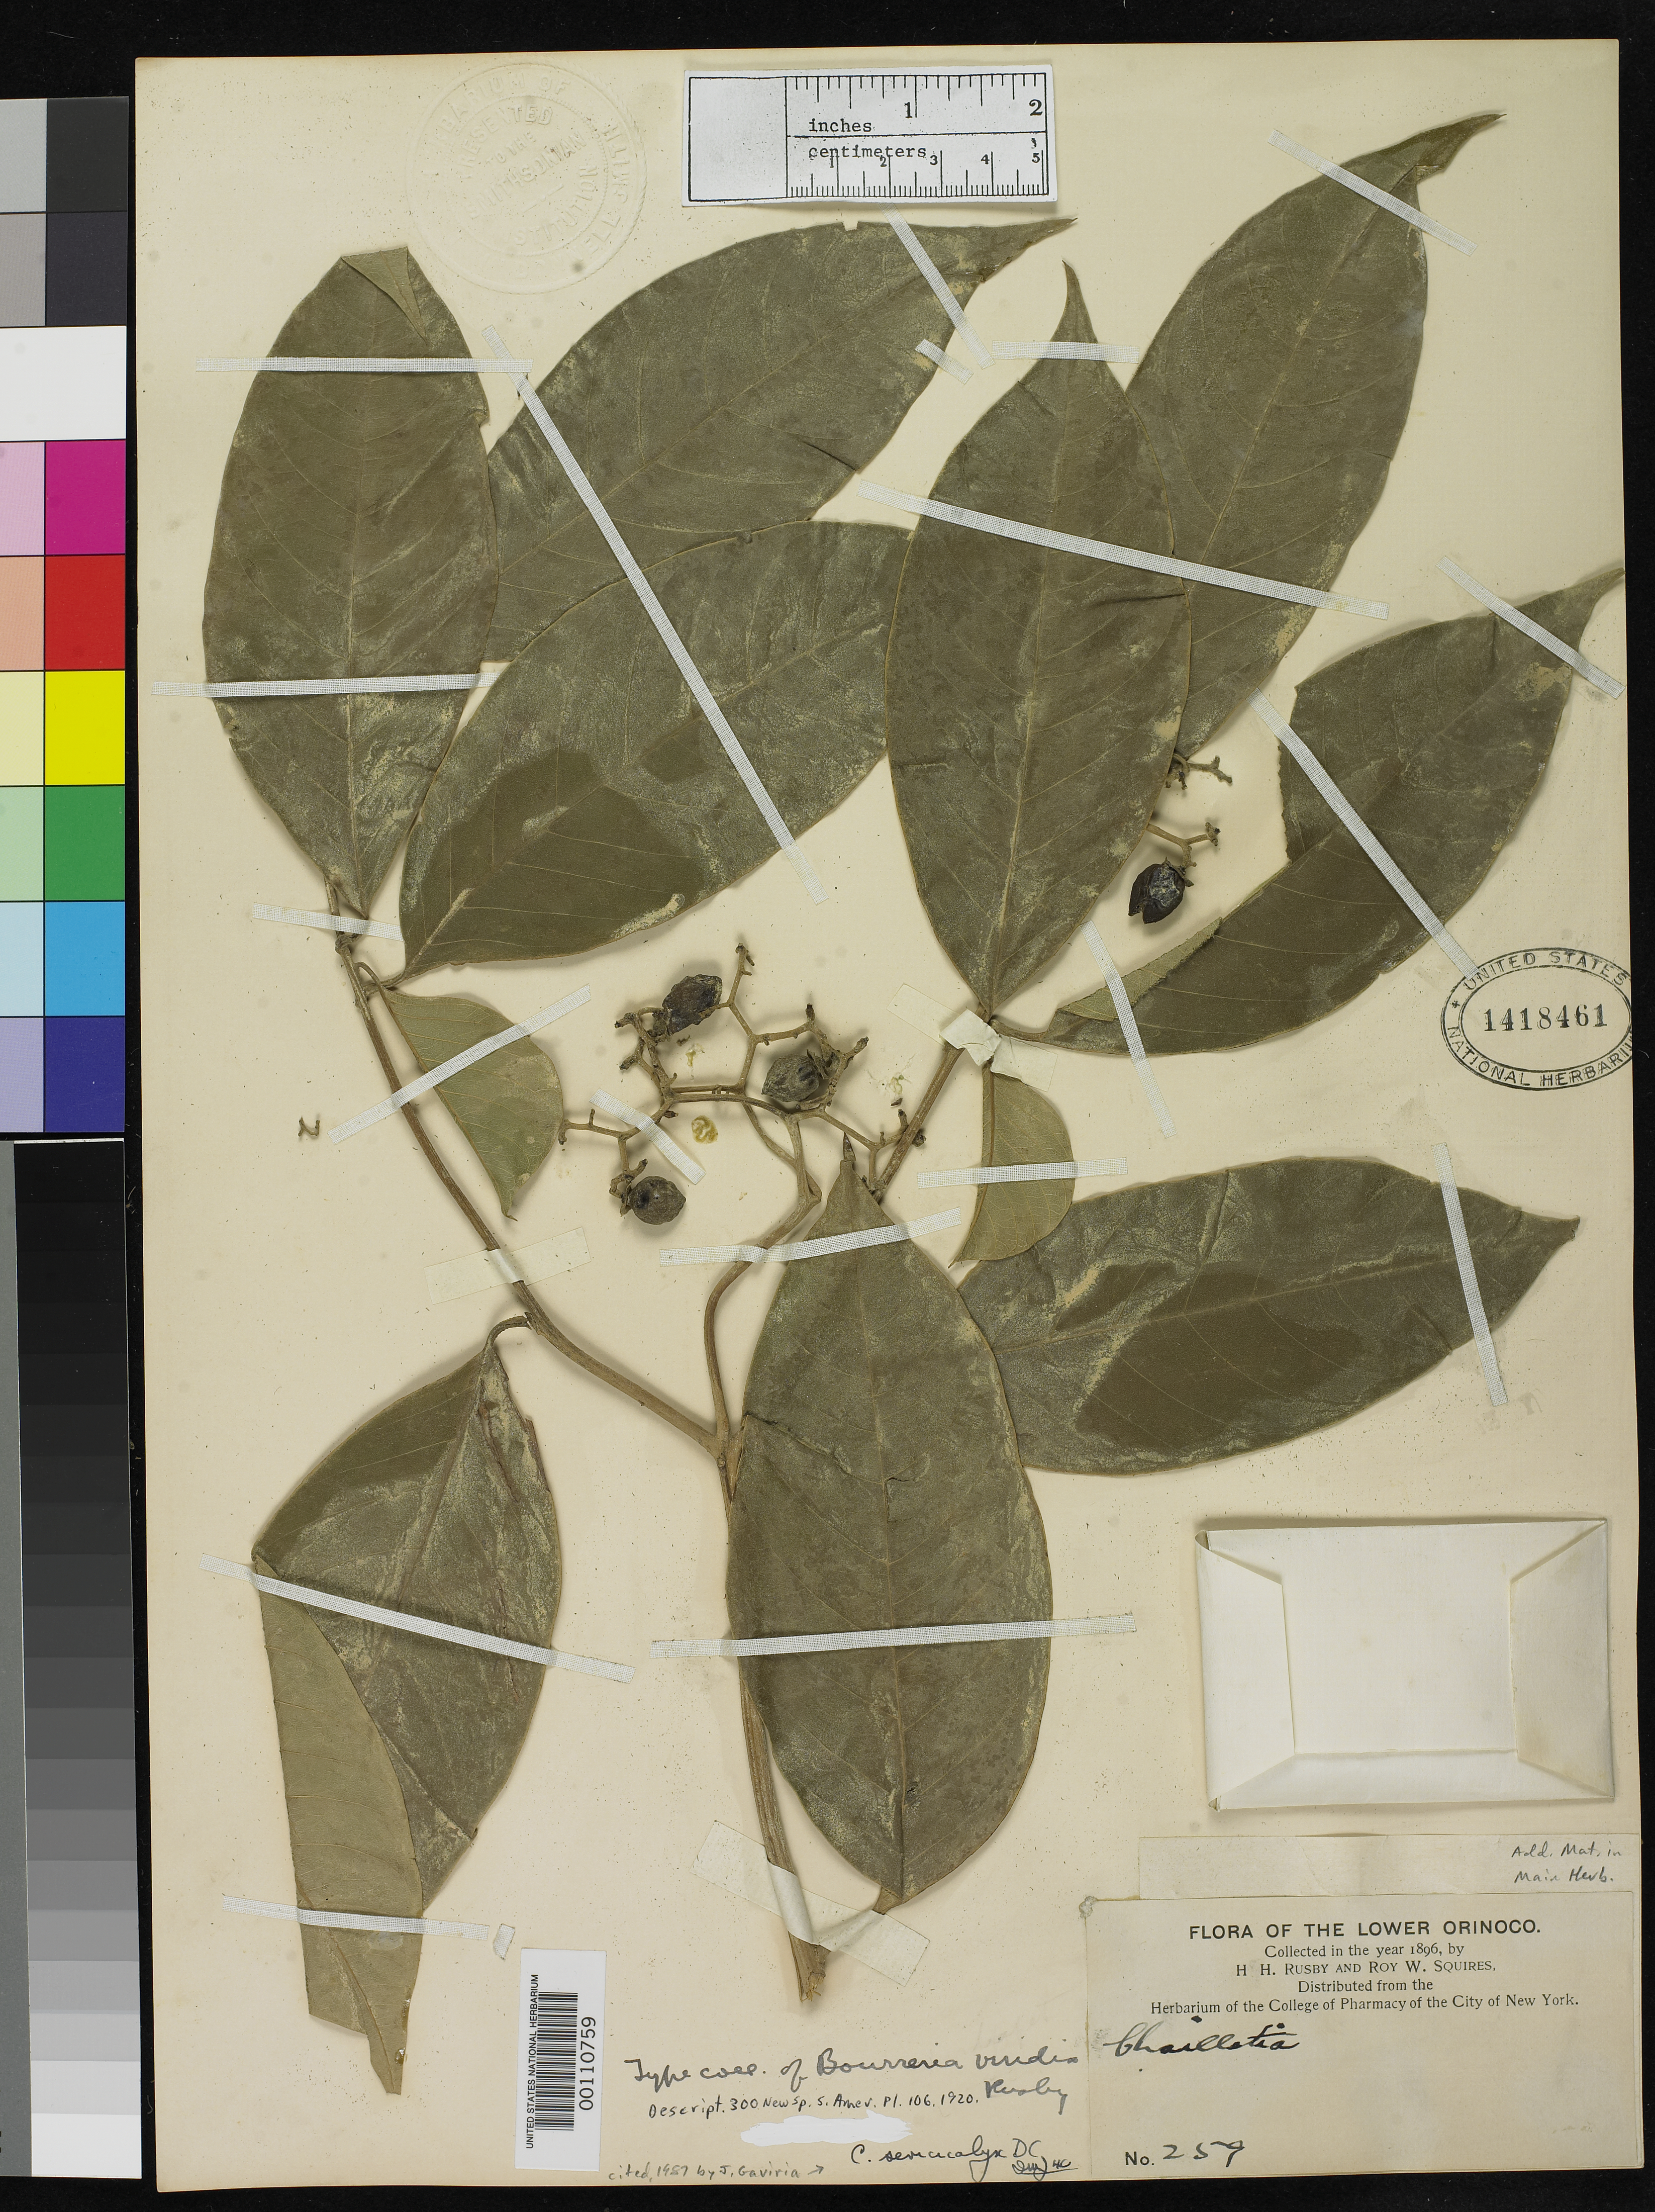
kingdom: Plantae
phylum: Tracheophyta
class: Magnoliopsida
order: Boraginales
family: Ehretiaceae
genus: Bourreria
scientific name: Bourreria viridis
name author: Rusby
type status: Isotype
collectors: H. H. Rusby & R. Squires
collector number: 259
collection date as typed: May 1896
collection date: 1896-05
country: Venezuela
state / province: Delta Amacuro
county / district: Tucupita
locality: Lower Orinoco, Santa Catalina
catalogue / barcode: US 1418461